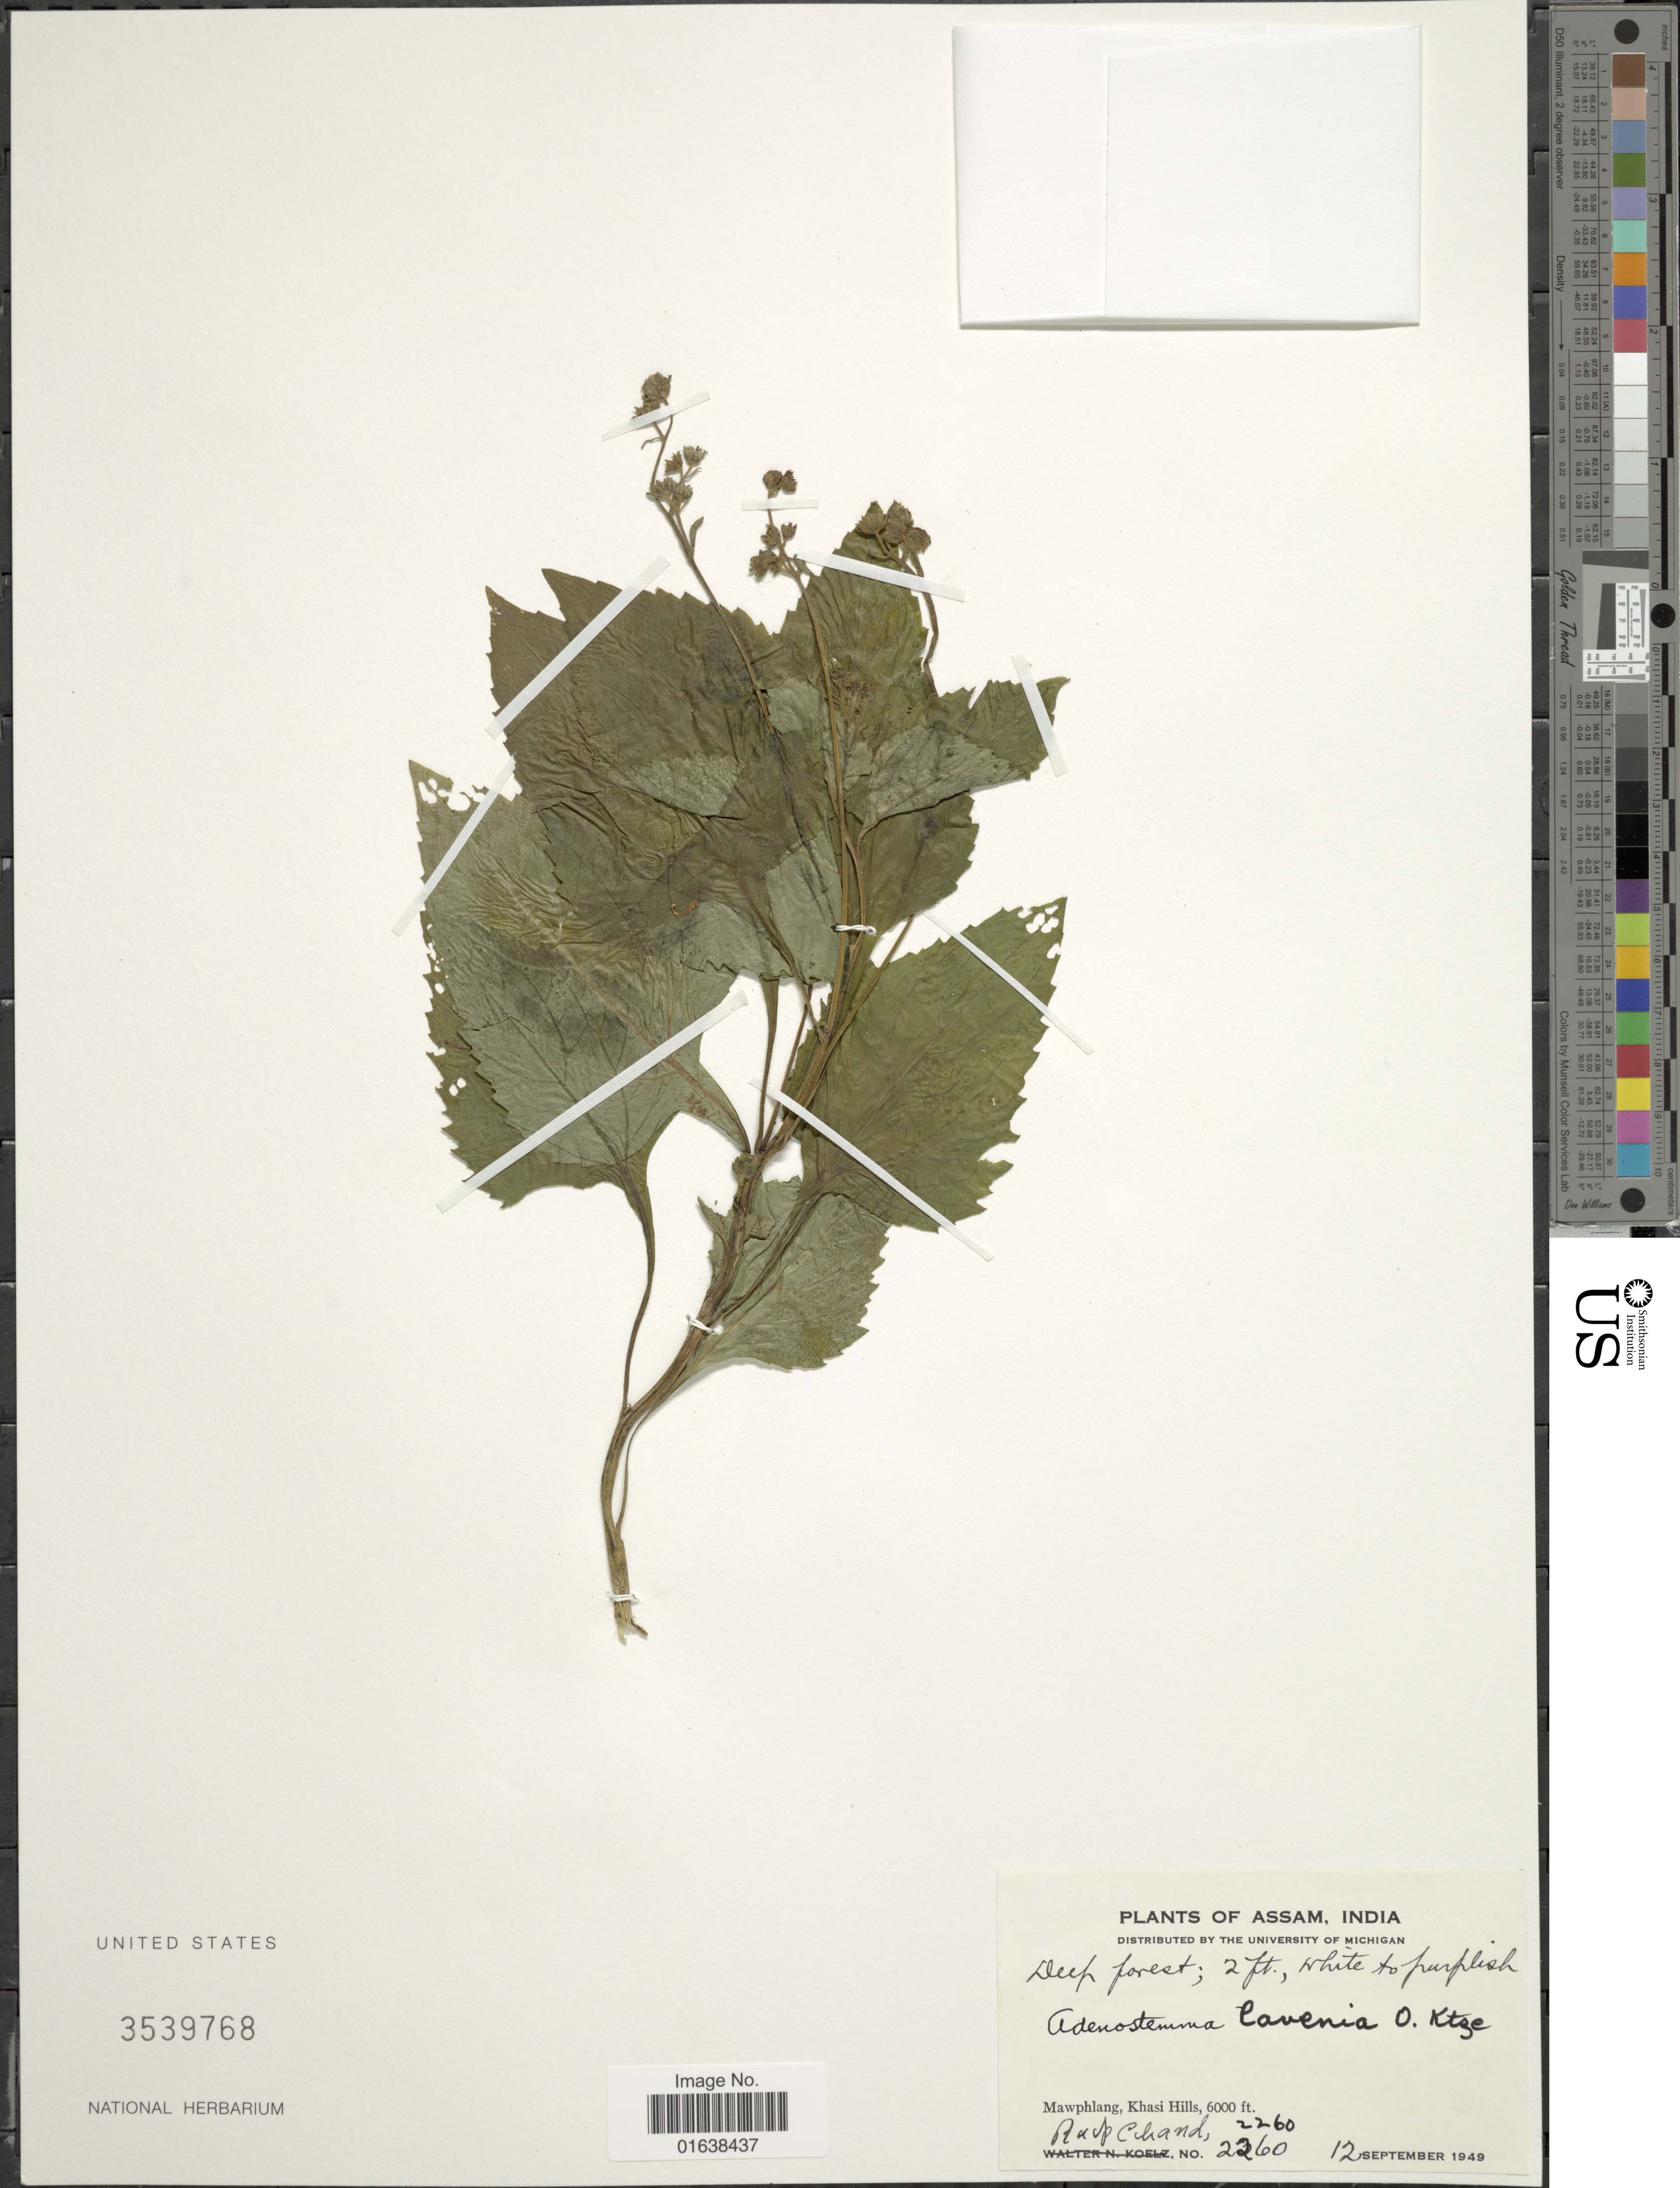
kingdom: Plantae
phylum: Tracheophyta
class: Magnoliopsida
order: Asterales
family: Asteraceae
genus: Adenostemma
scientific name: Adenostemma lavenia var. lavenia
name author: Kuntze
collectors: R. Chand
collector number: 2260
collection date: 1949-09-12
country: India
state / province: Meghalaya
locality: Assam, India. Mawphlang, Khasi Hills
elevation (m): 1829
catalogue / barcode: US 3539768